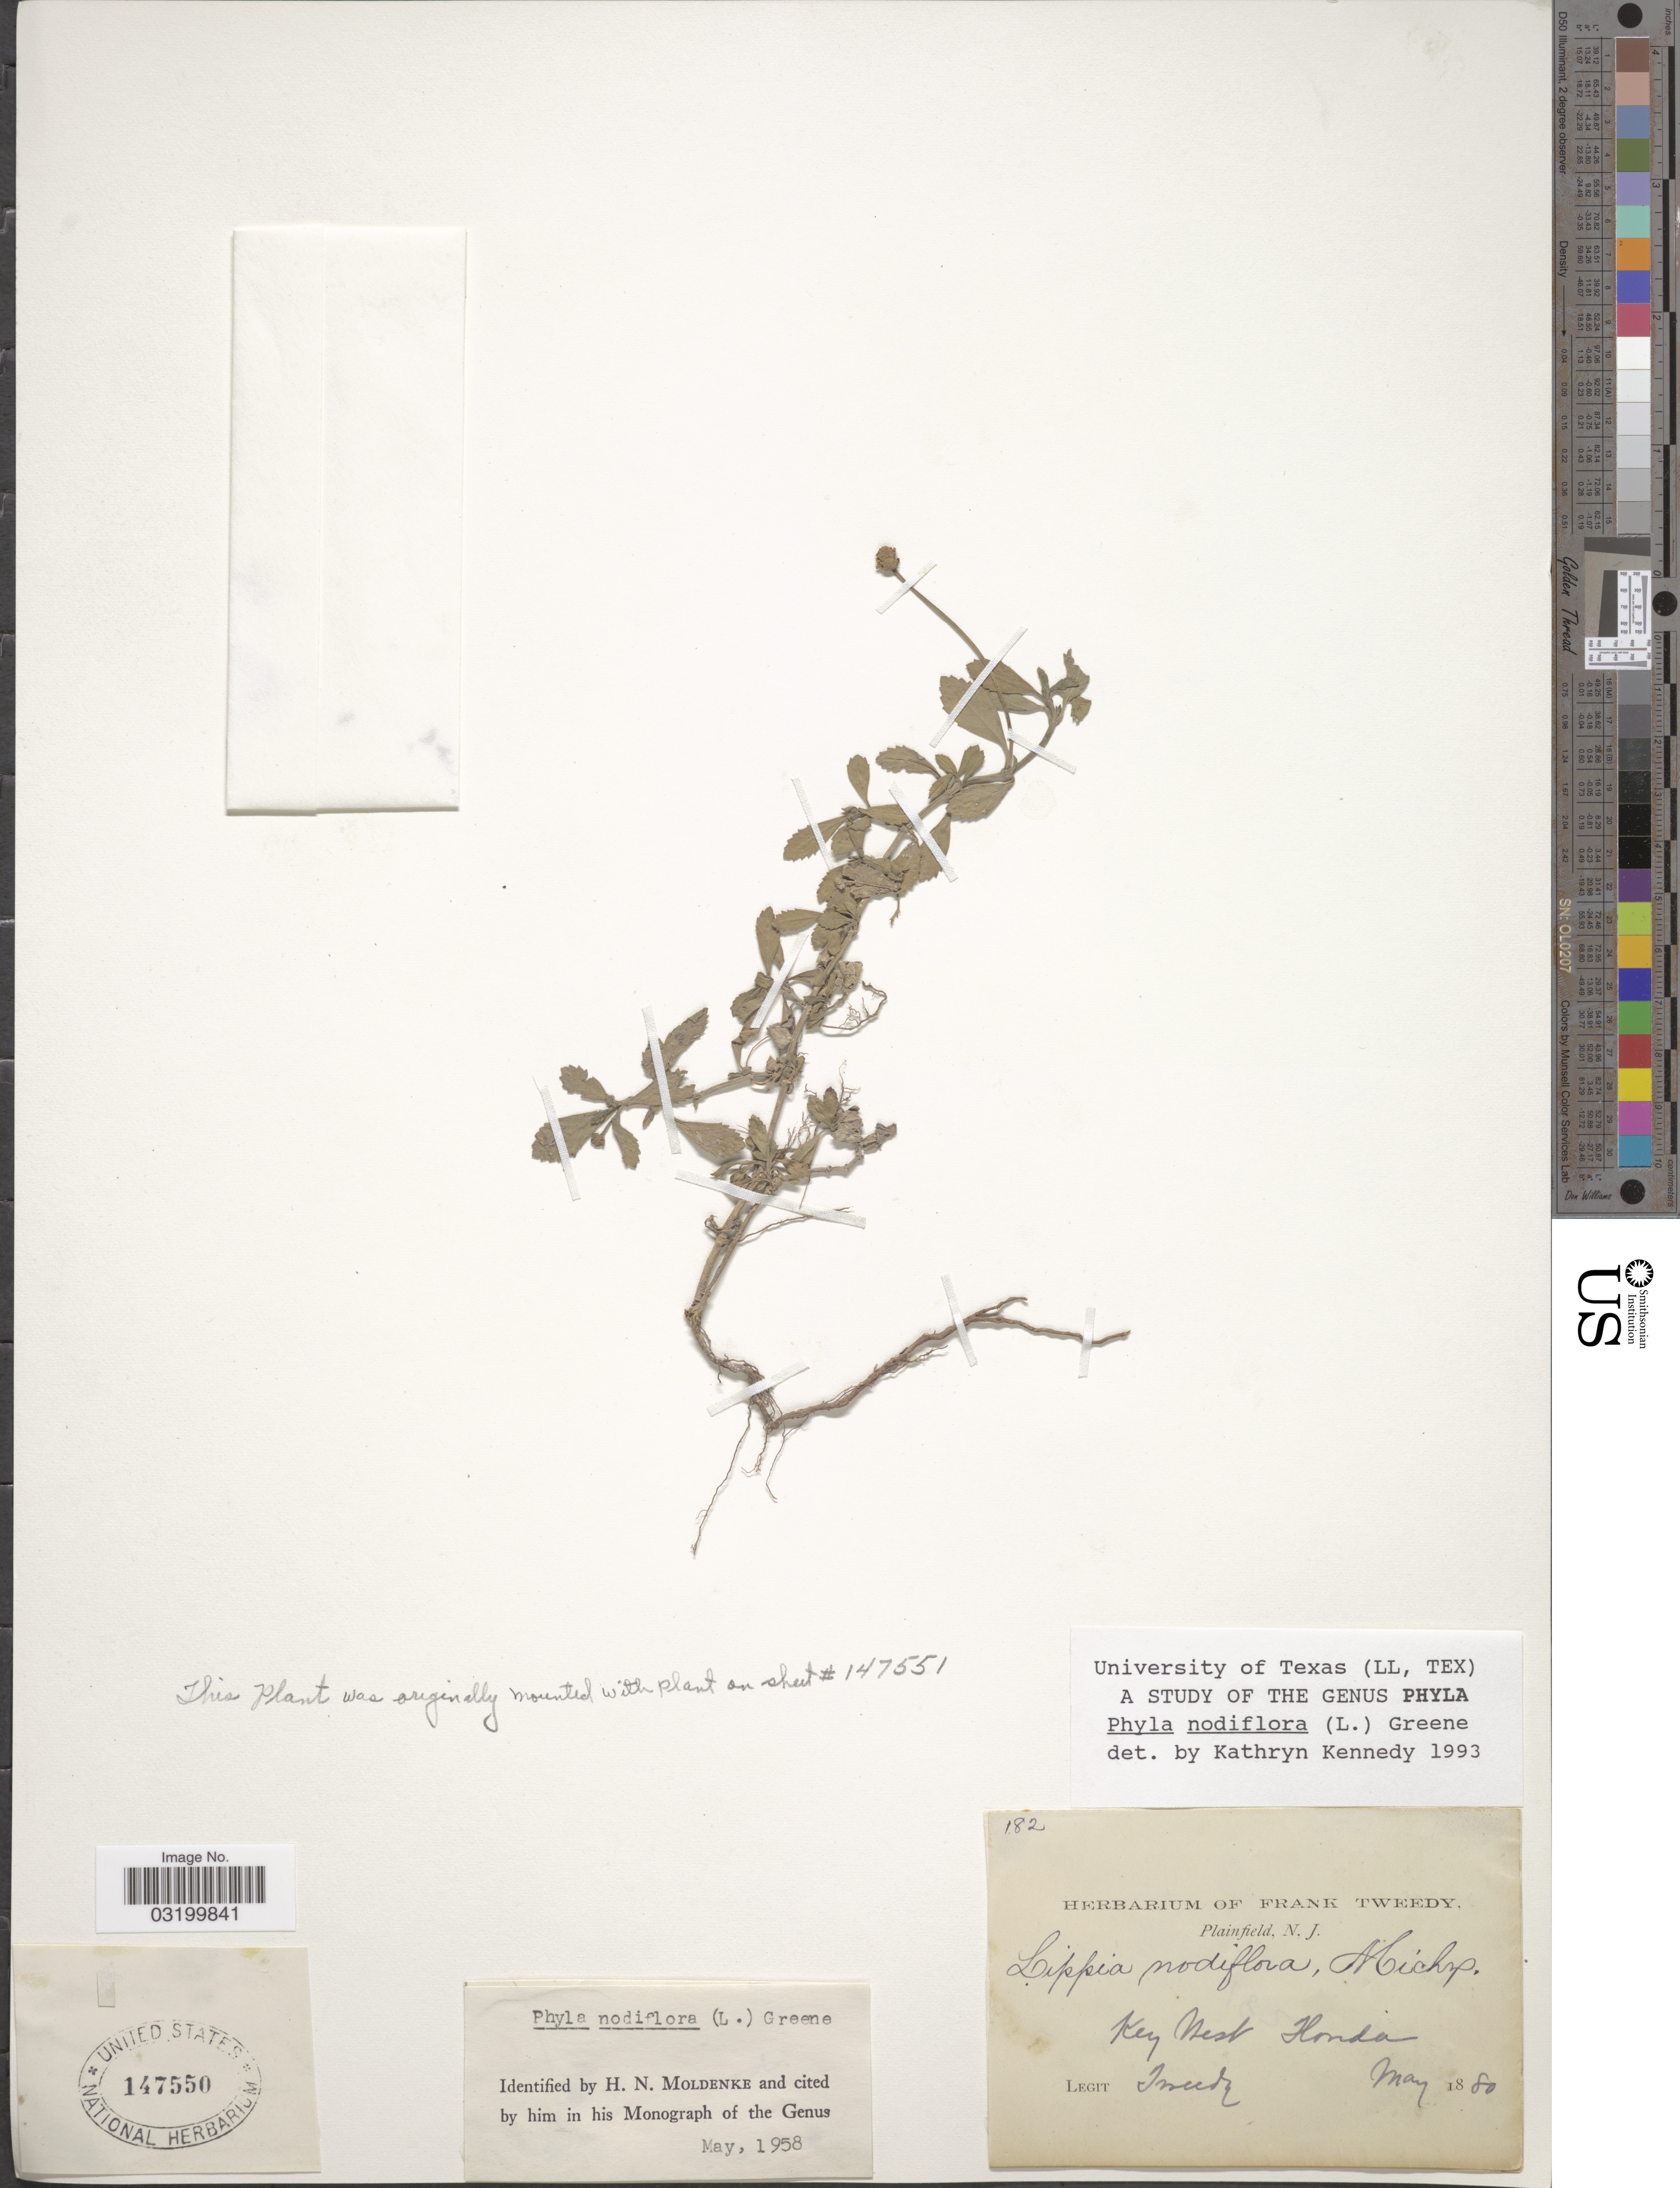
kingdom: Plantae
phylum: Tracheophyta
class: Magnoliopsida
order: Lamiales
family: Verbenaceae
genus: Phyla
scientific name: Phyla nodiflora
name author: (L.) Greene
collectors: F. Tweedy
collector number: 182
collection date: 1880-05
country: United States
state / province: New Jersey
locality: Key West.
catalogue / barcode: US 147550